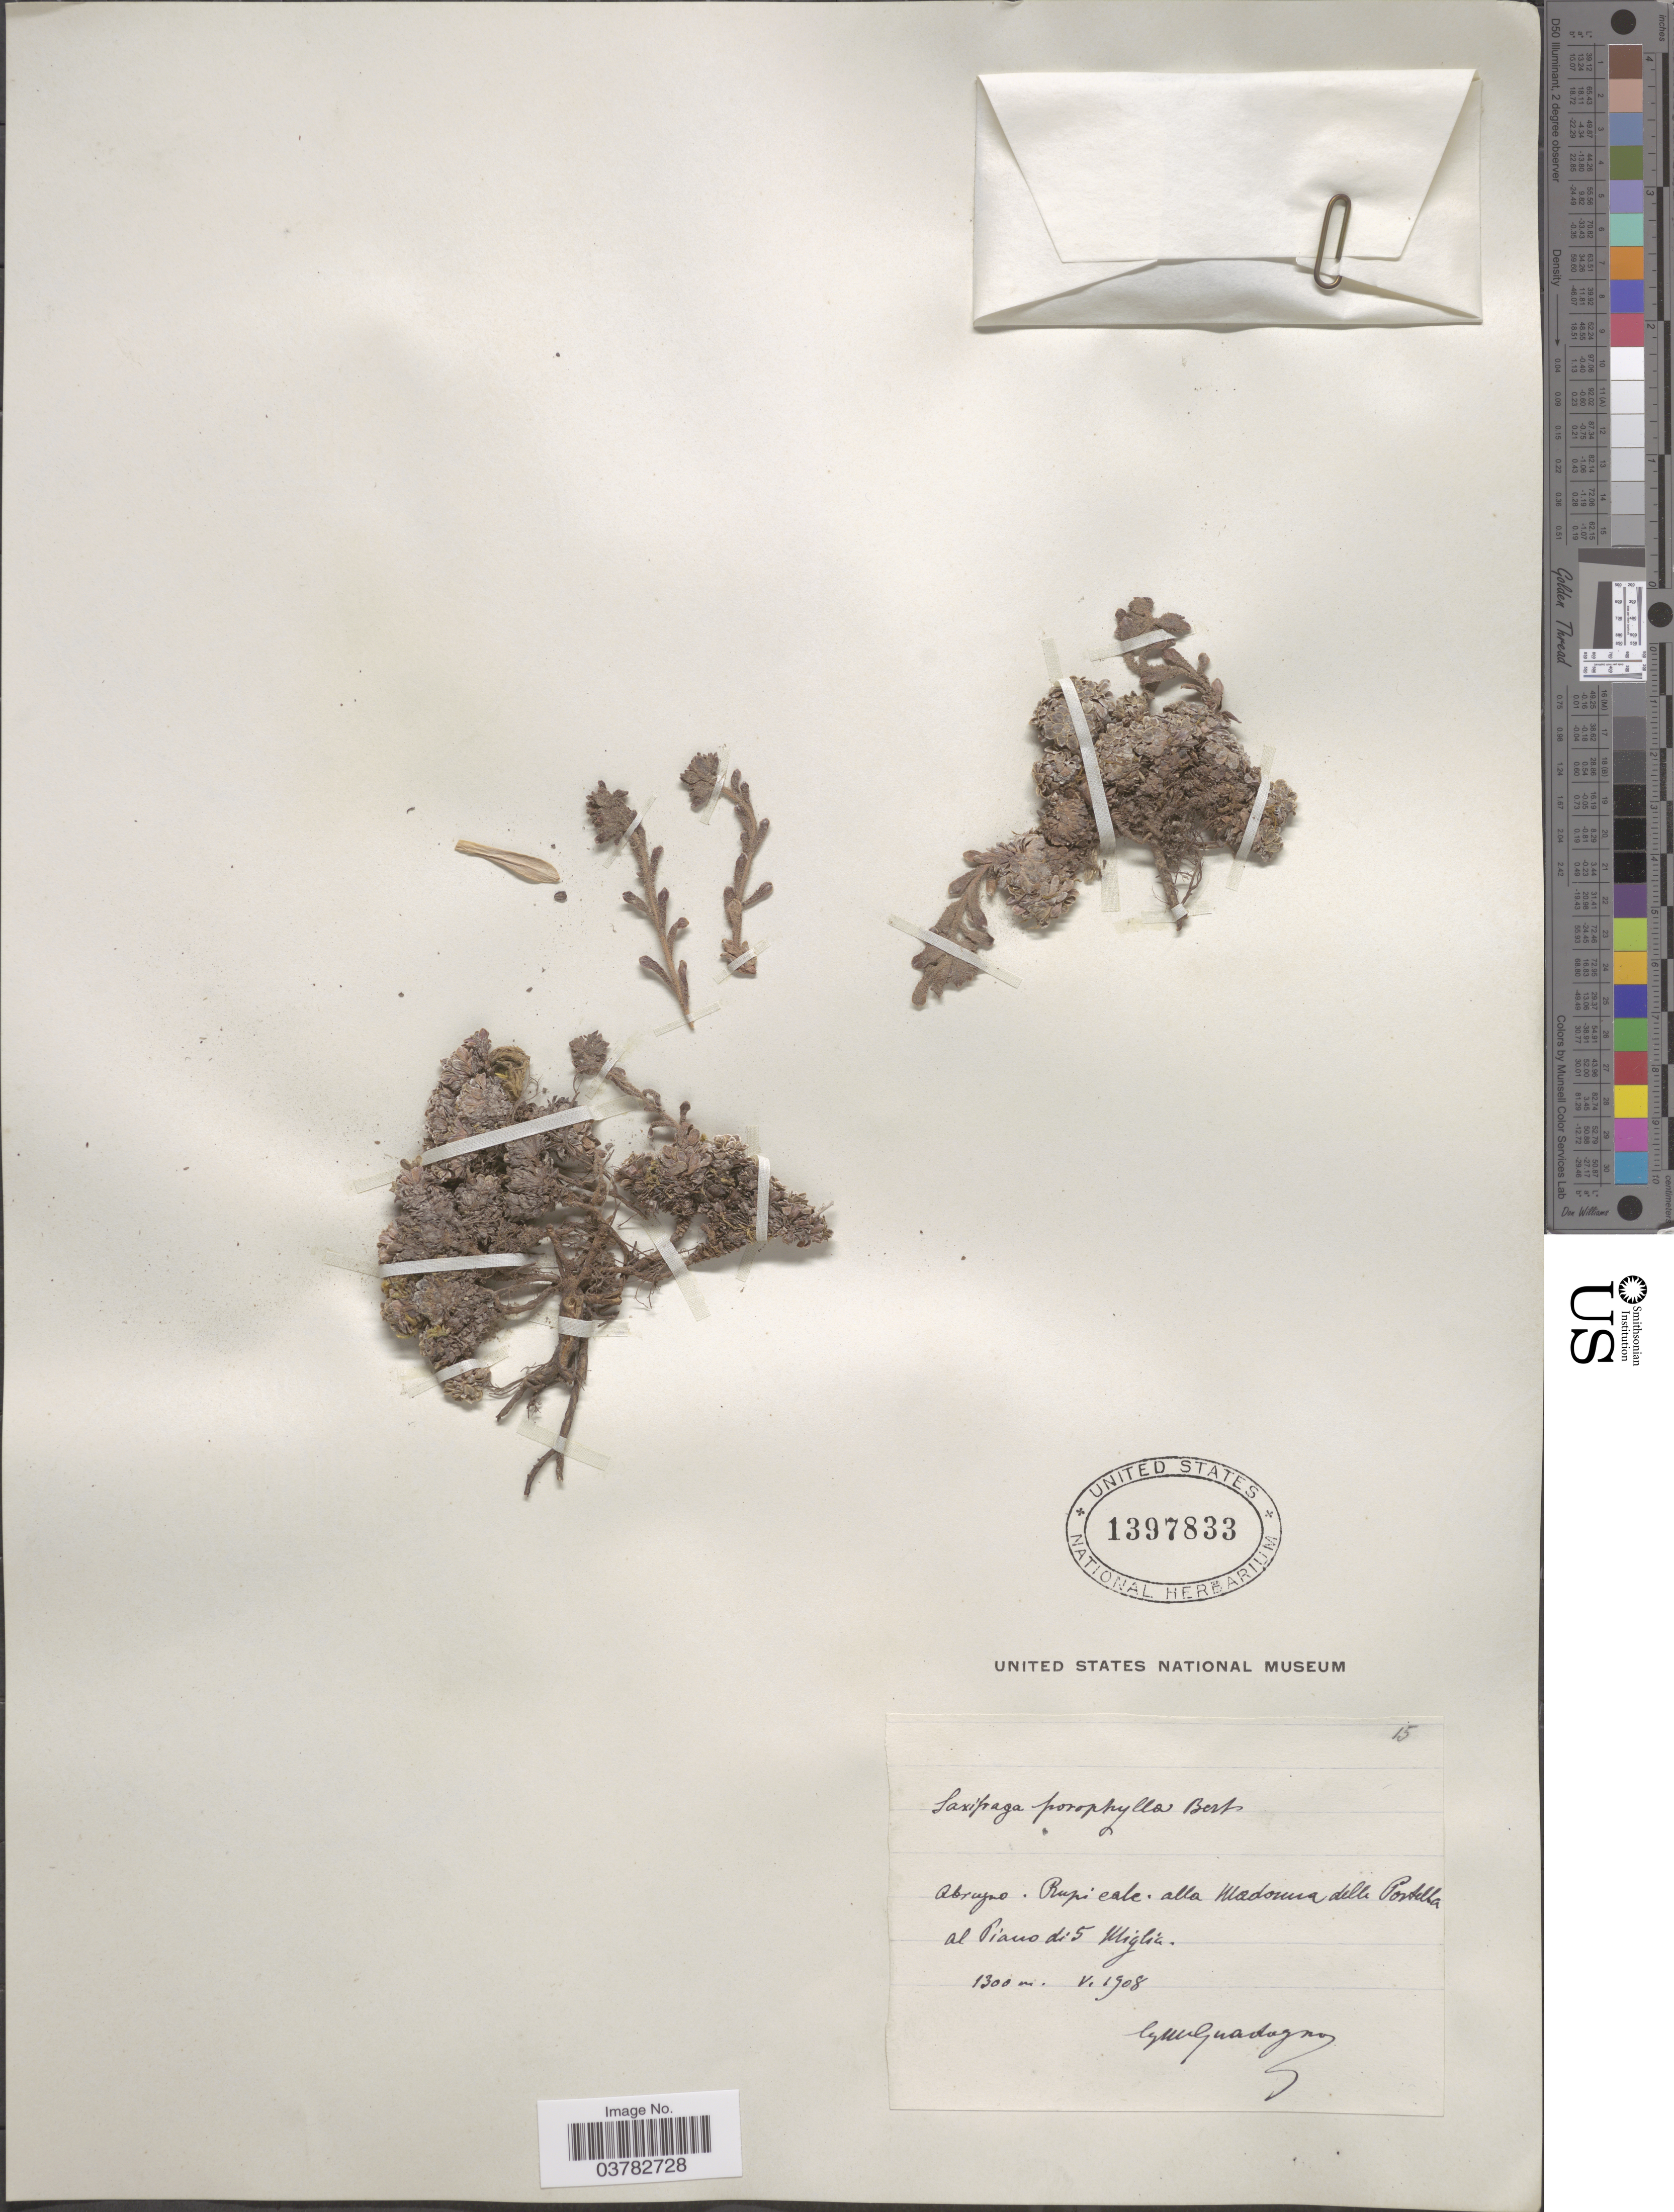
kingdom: Plantae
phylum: Tracheophyta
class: Magnoliopsida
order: Saxifragales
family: Saxifragaceae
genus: Saxifraga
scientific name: Saxifraga porophylla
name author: Bertol.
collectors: G. Guadagno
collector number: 15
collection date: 1908-05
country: Italy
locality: Abruzno. Rupi calc. alla Madonna delle Portella al Piano di 5 Miglia.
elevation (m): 1300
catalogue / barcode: US 1397833